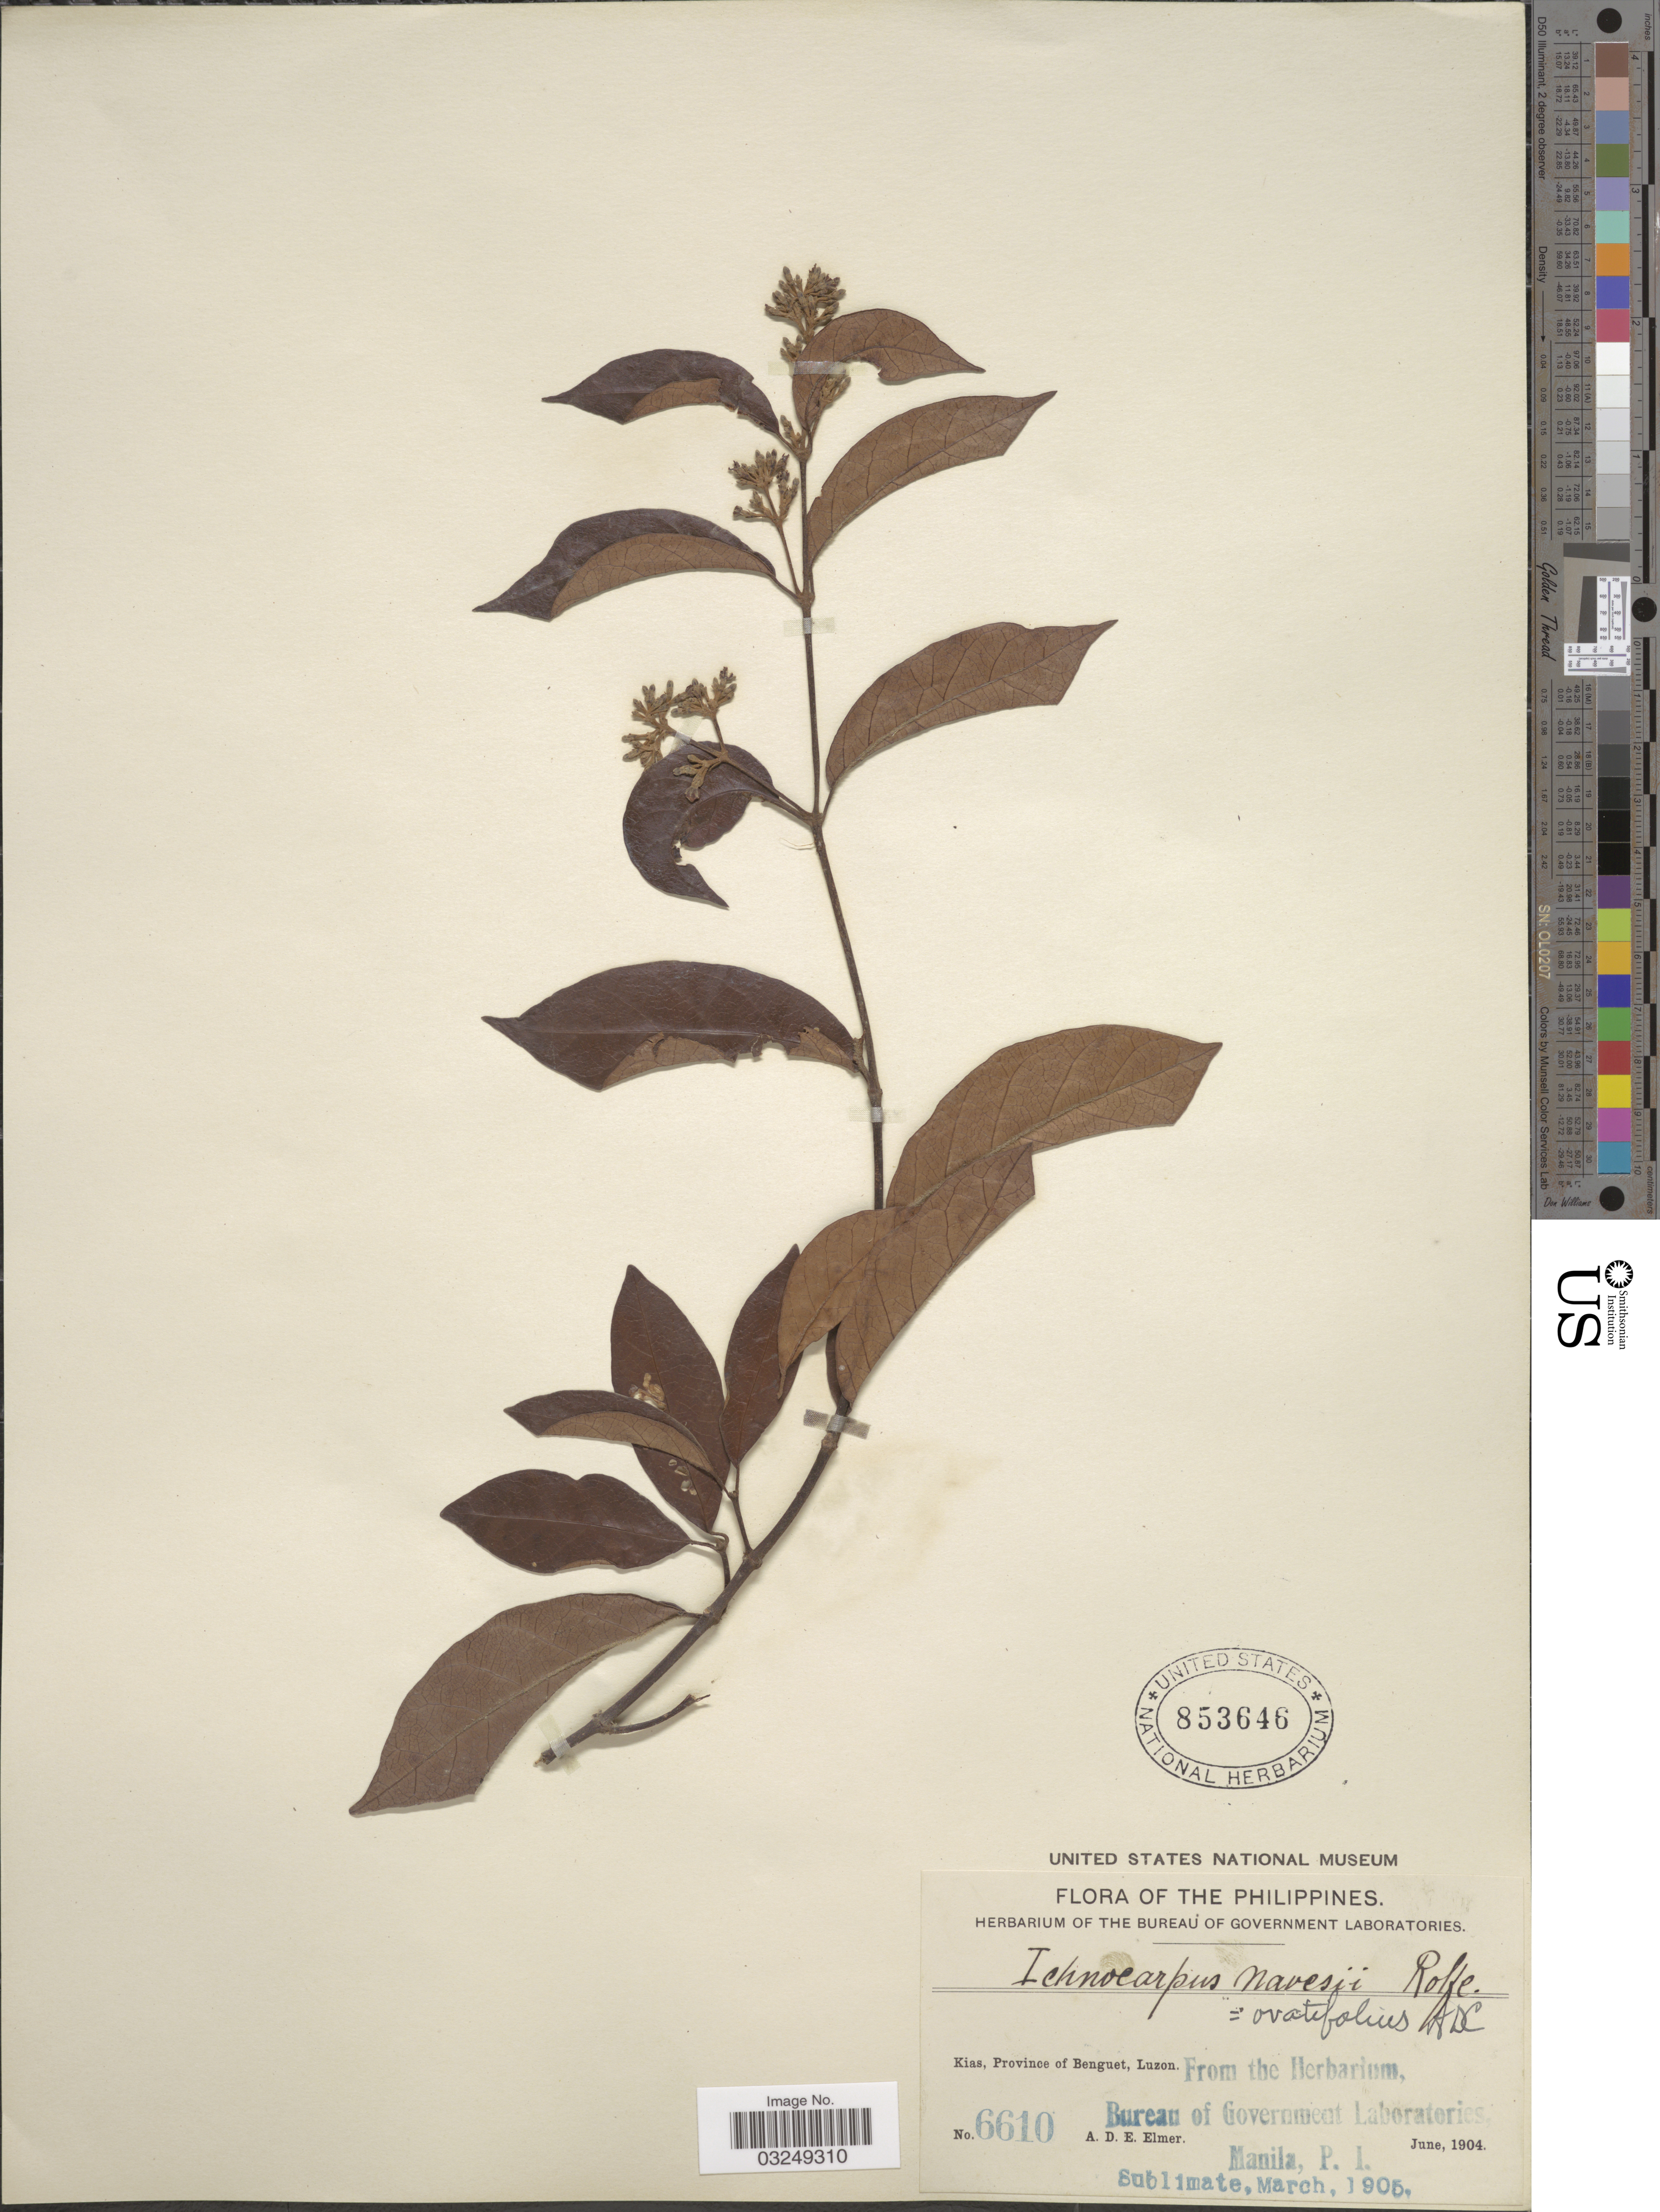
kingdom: Plantae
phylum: Tracheophyta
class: Magnoliopsida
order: Gentianales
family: Apocynaceae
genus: Ichnocarpus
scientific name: Ichnocarpus frutescens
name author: (L.) W.T. Aiton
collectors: A. D. E. Elmer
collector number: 6610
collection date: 1904-06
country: Philippines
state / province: Cordillera (Administrative Region)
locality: Kias, Province of Benguet, Luzon.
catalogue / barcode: US 853646